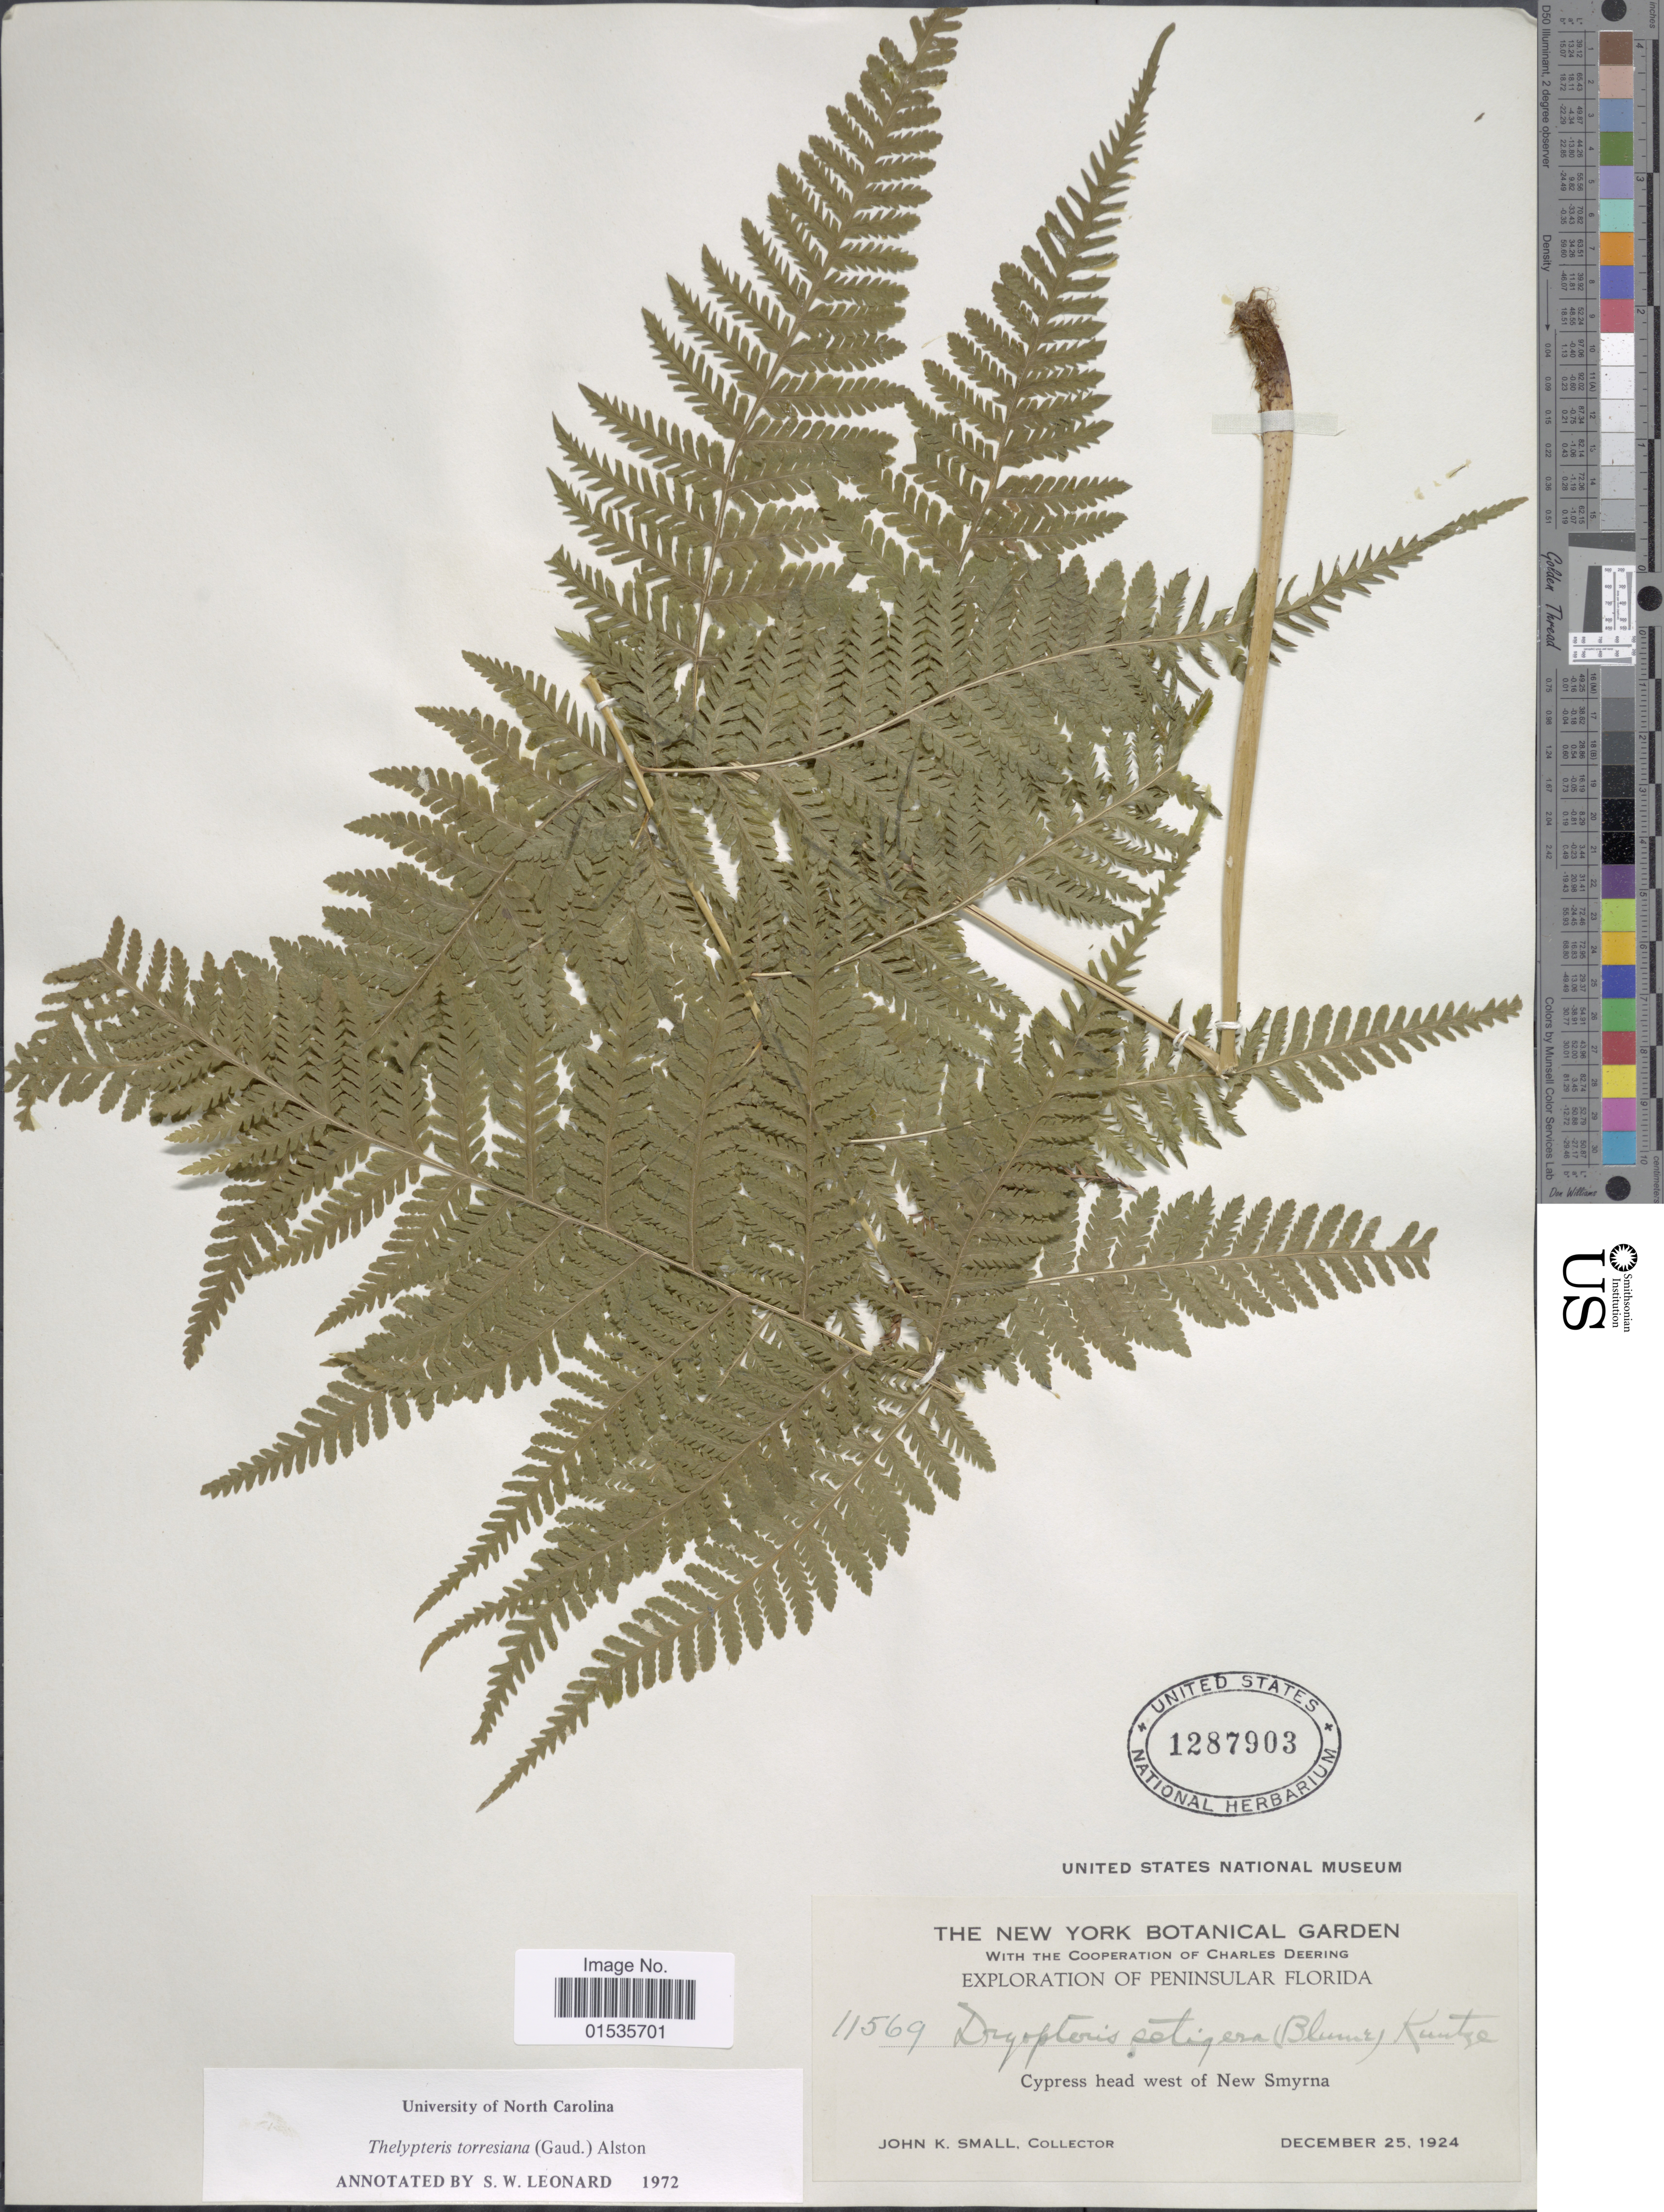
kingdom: Plantae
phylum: Tracheophyta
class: Polypodiopsida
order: Polypodiales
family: Thelypteridaceae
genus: Macrothelypteris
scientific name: Macrothelypteris torresiana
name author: (Gaudich.) Ching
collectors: J. K. Small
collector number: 11569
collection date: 1924-12-25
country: United States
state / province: Florida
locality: Peninsular Florida, Cypress head west of New Smyrna.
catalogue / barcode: US 1287903